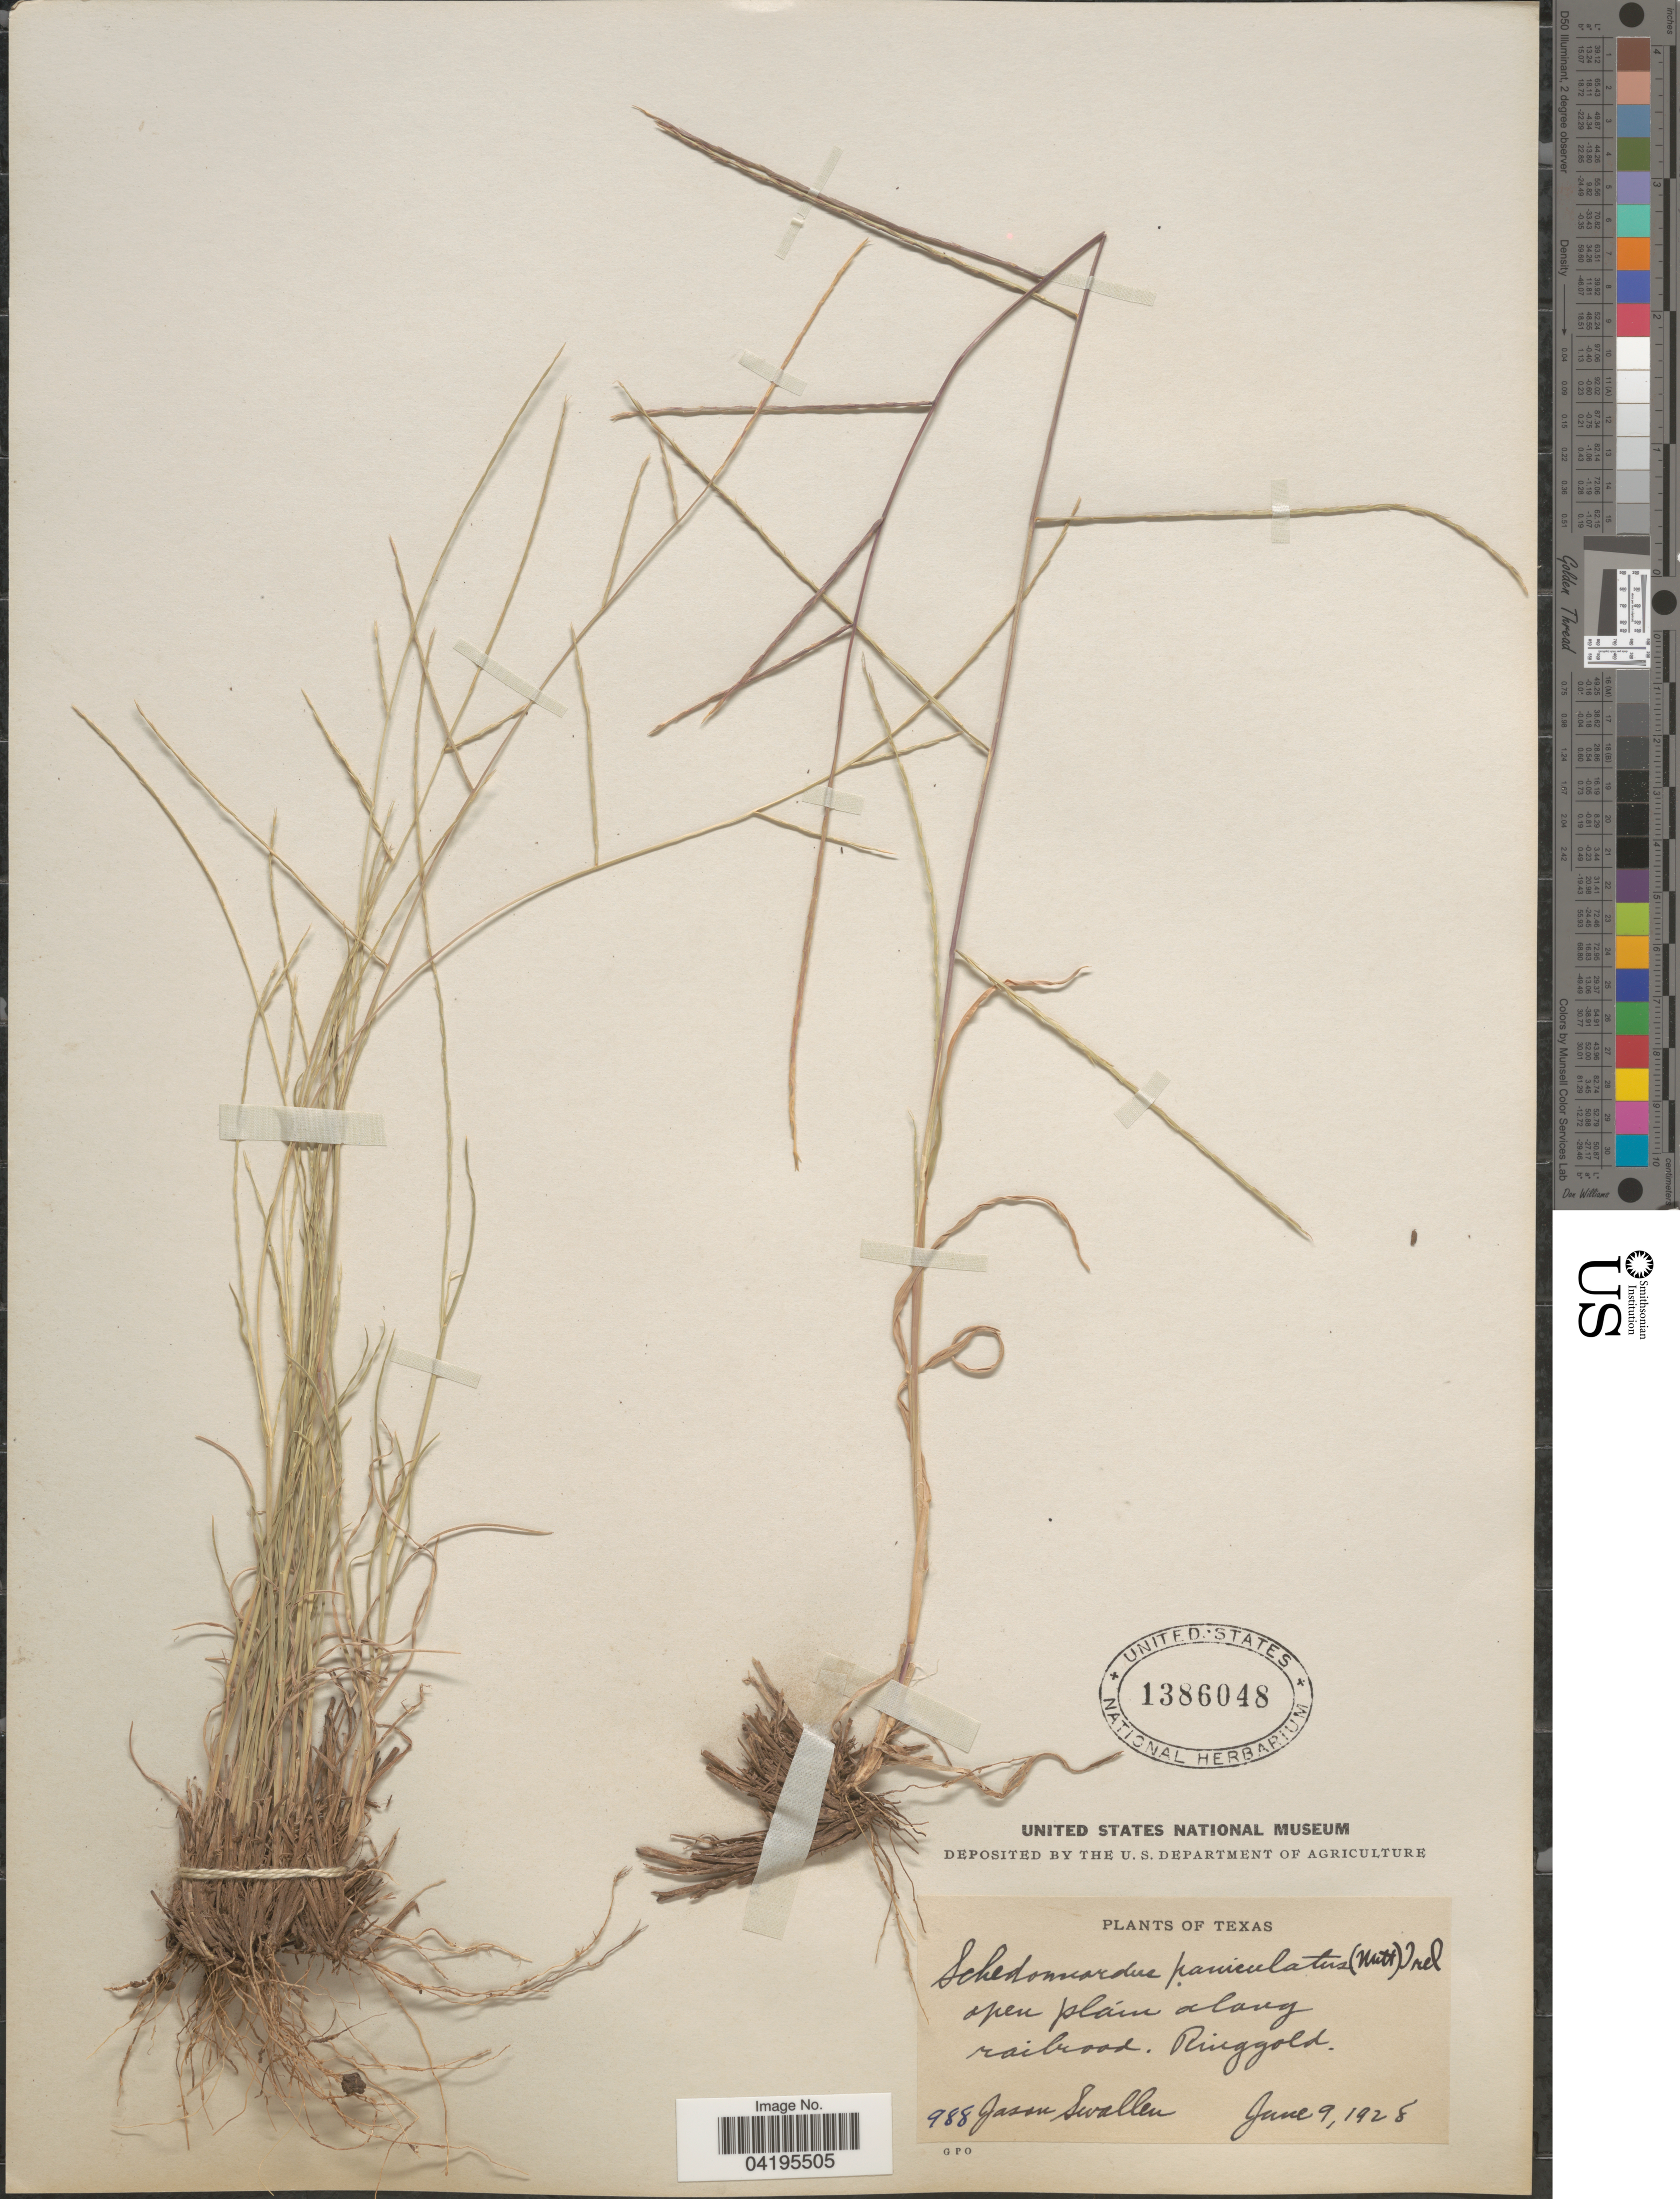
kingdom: Plantae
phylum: Tracheophyta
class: Liliopsida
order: Poales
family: Poaceae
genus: Muhlenbergia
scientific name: Muhlenbergia paniculata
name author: (Nutt.) Columbus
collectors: J. R. Swallen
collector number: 988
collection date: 1928-06-09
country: United States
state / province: Texas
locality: Open plain along railroad. Ringgold.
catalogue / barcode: US 1386048